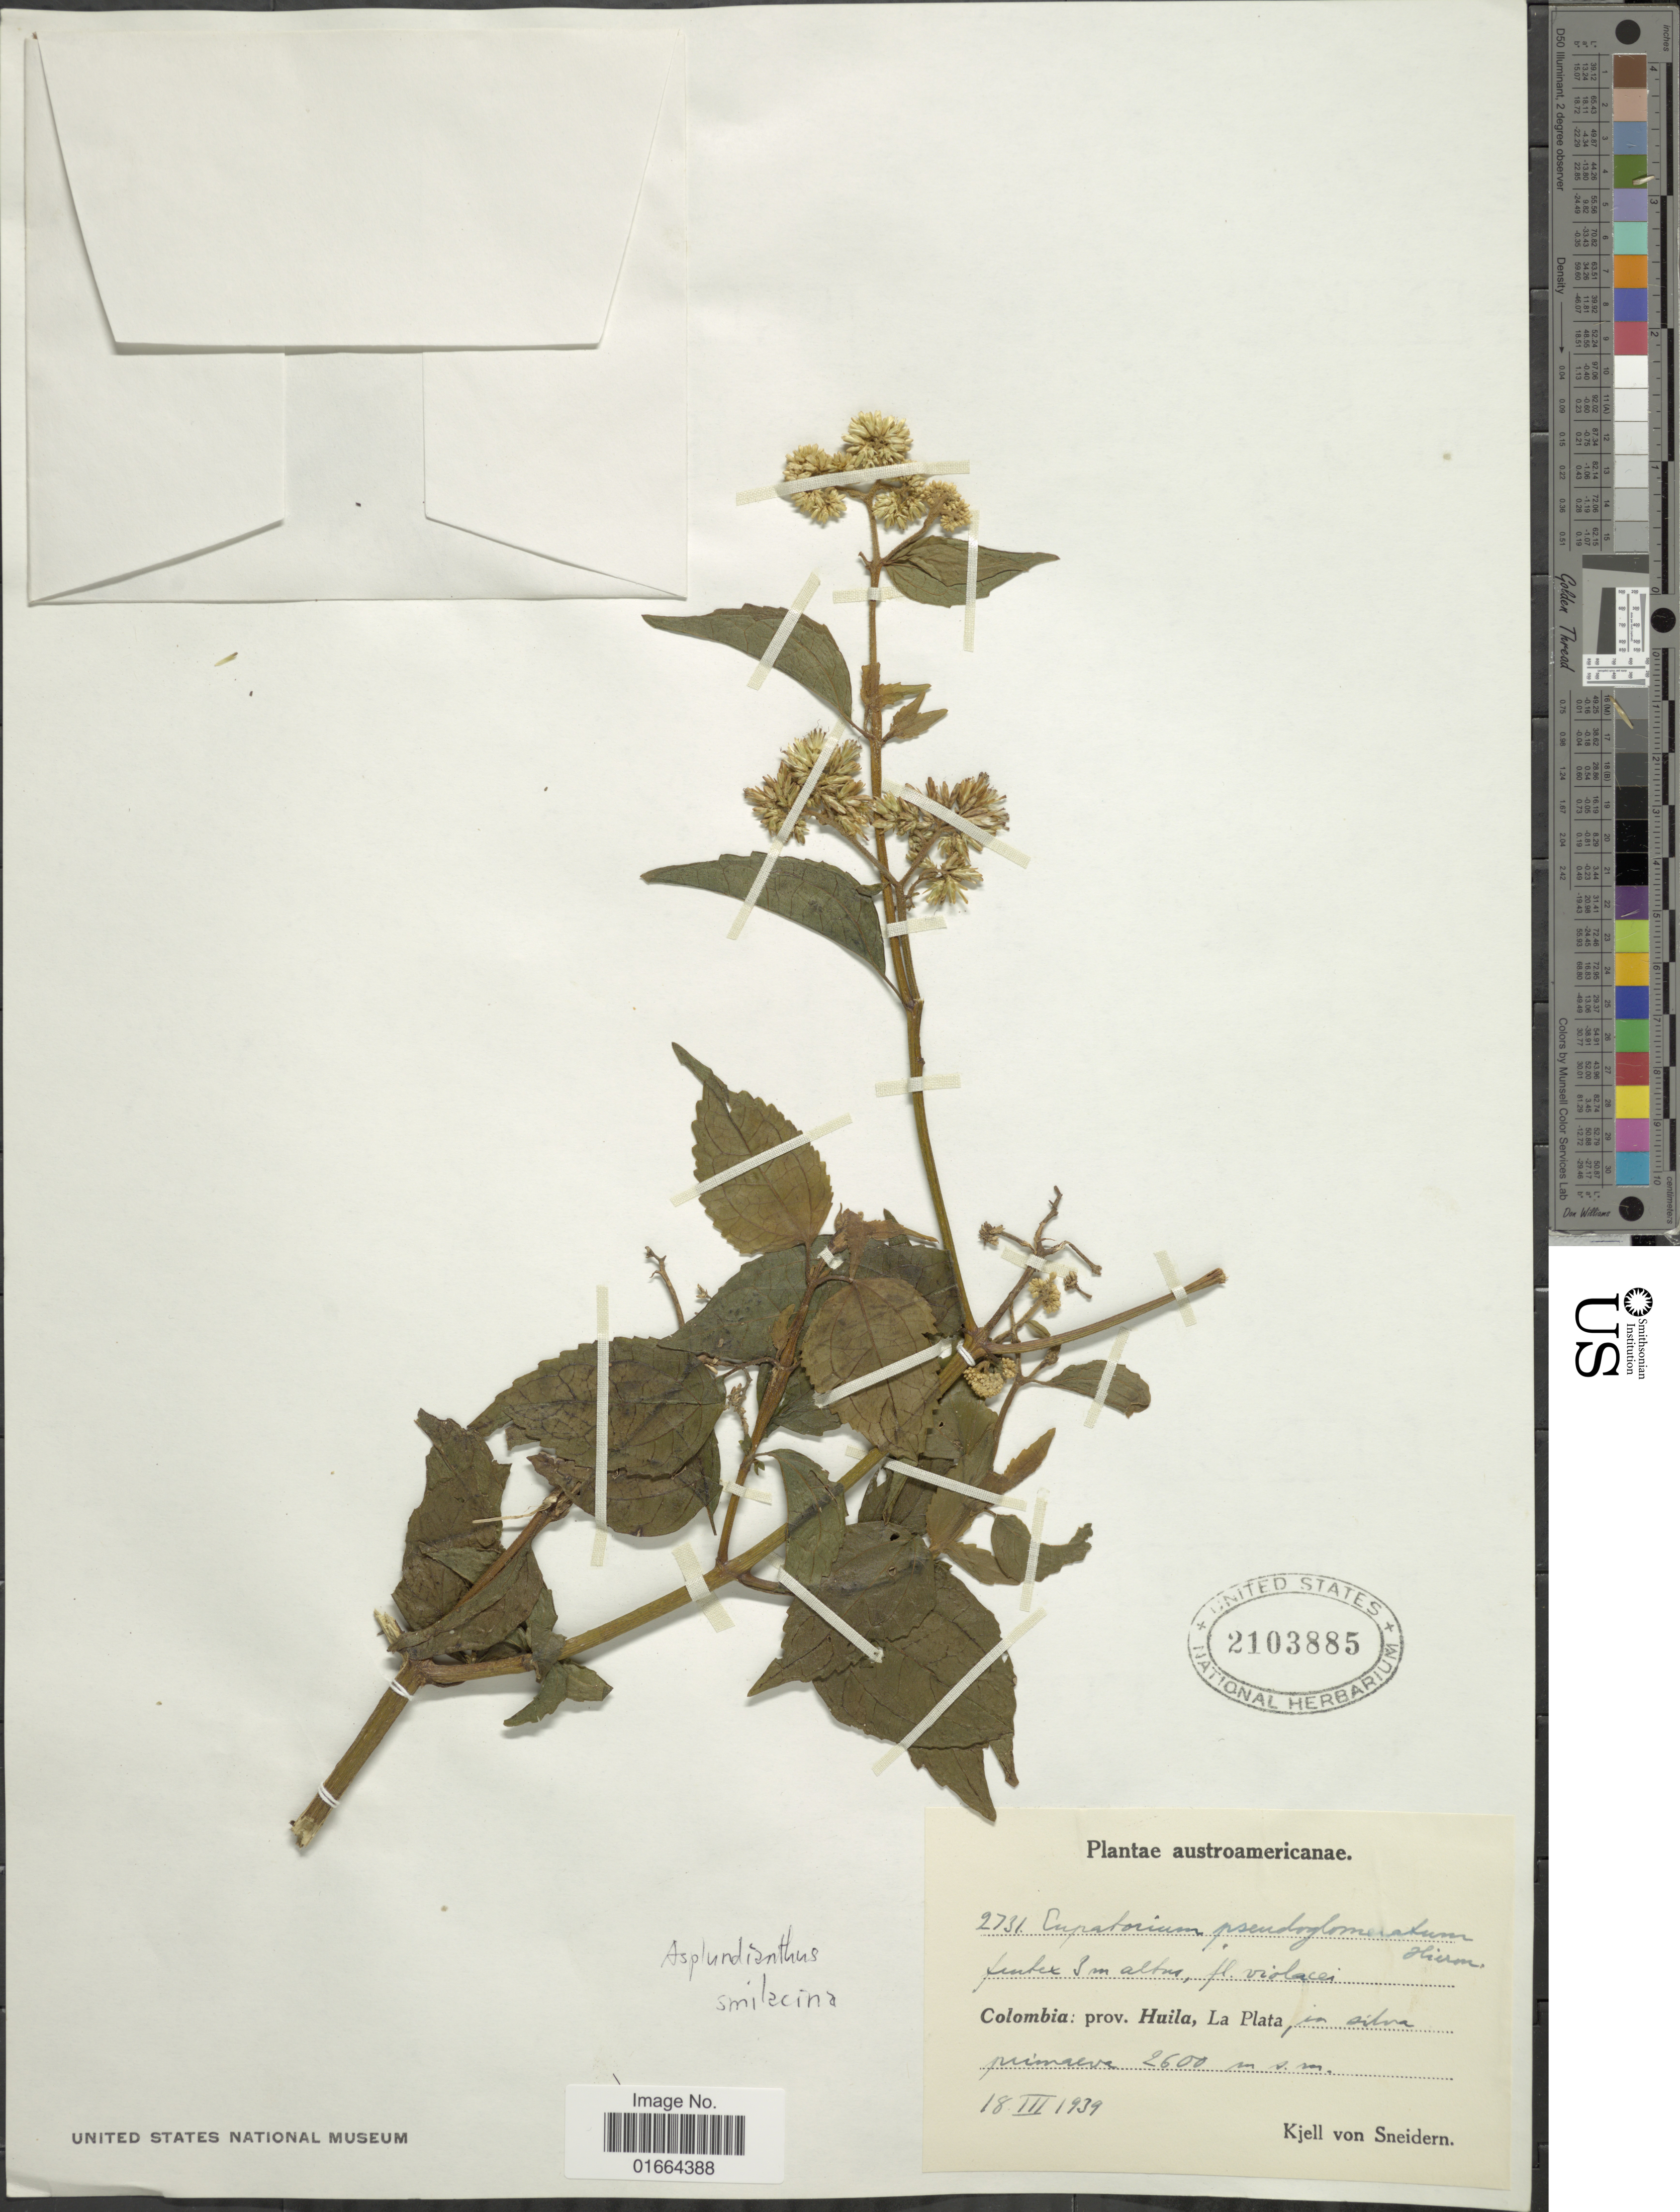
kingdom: Plantae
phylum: Tracheophyta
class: Magnoliopsida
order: Asterales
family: Asteraceae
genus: Asplundianthus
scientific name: Asplundianthus smilacinus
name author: (Kunth) R.M. King & H. Rob.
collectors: K. von Sneidern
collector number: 2731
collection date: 1939-03-18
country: Colombia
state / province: Huila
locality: Colombia, Prov. Huila, La Plata in silva primaire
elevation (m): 2600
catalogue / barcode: US 2103885